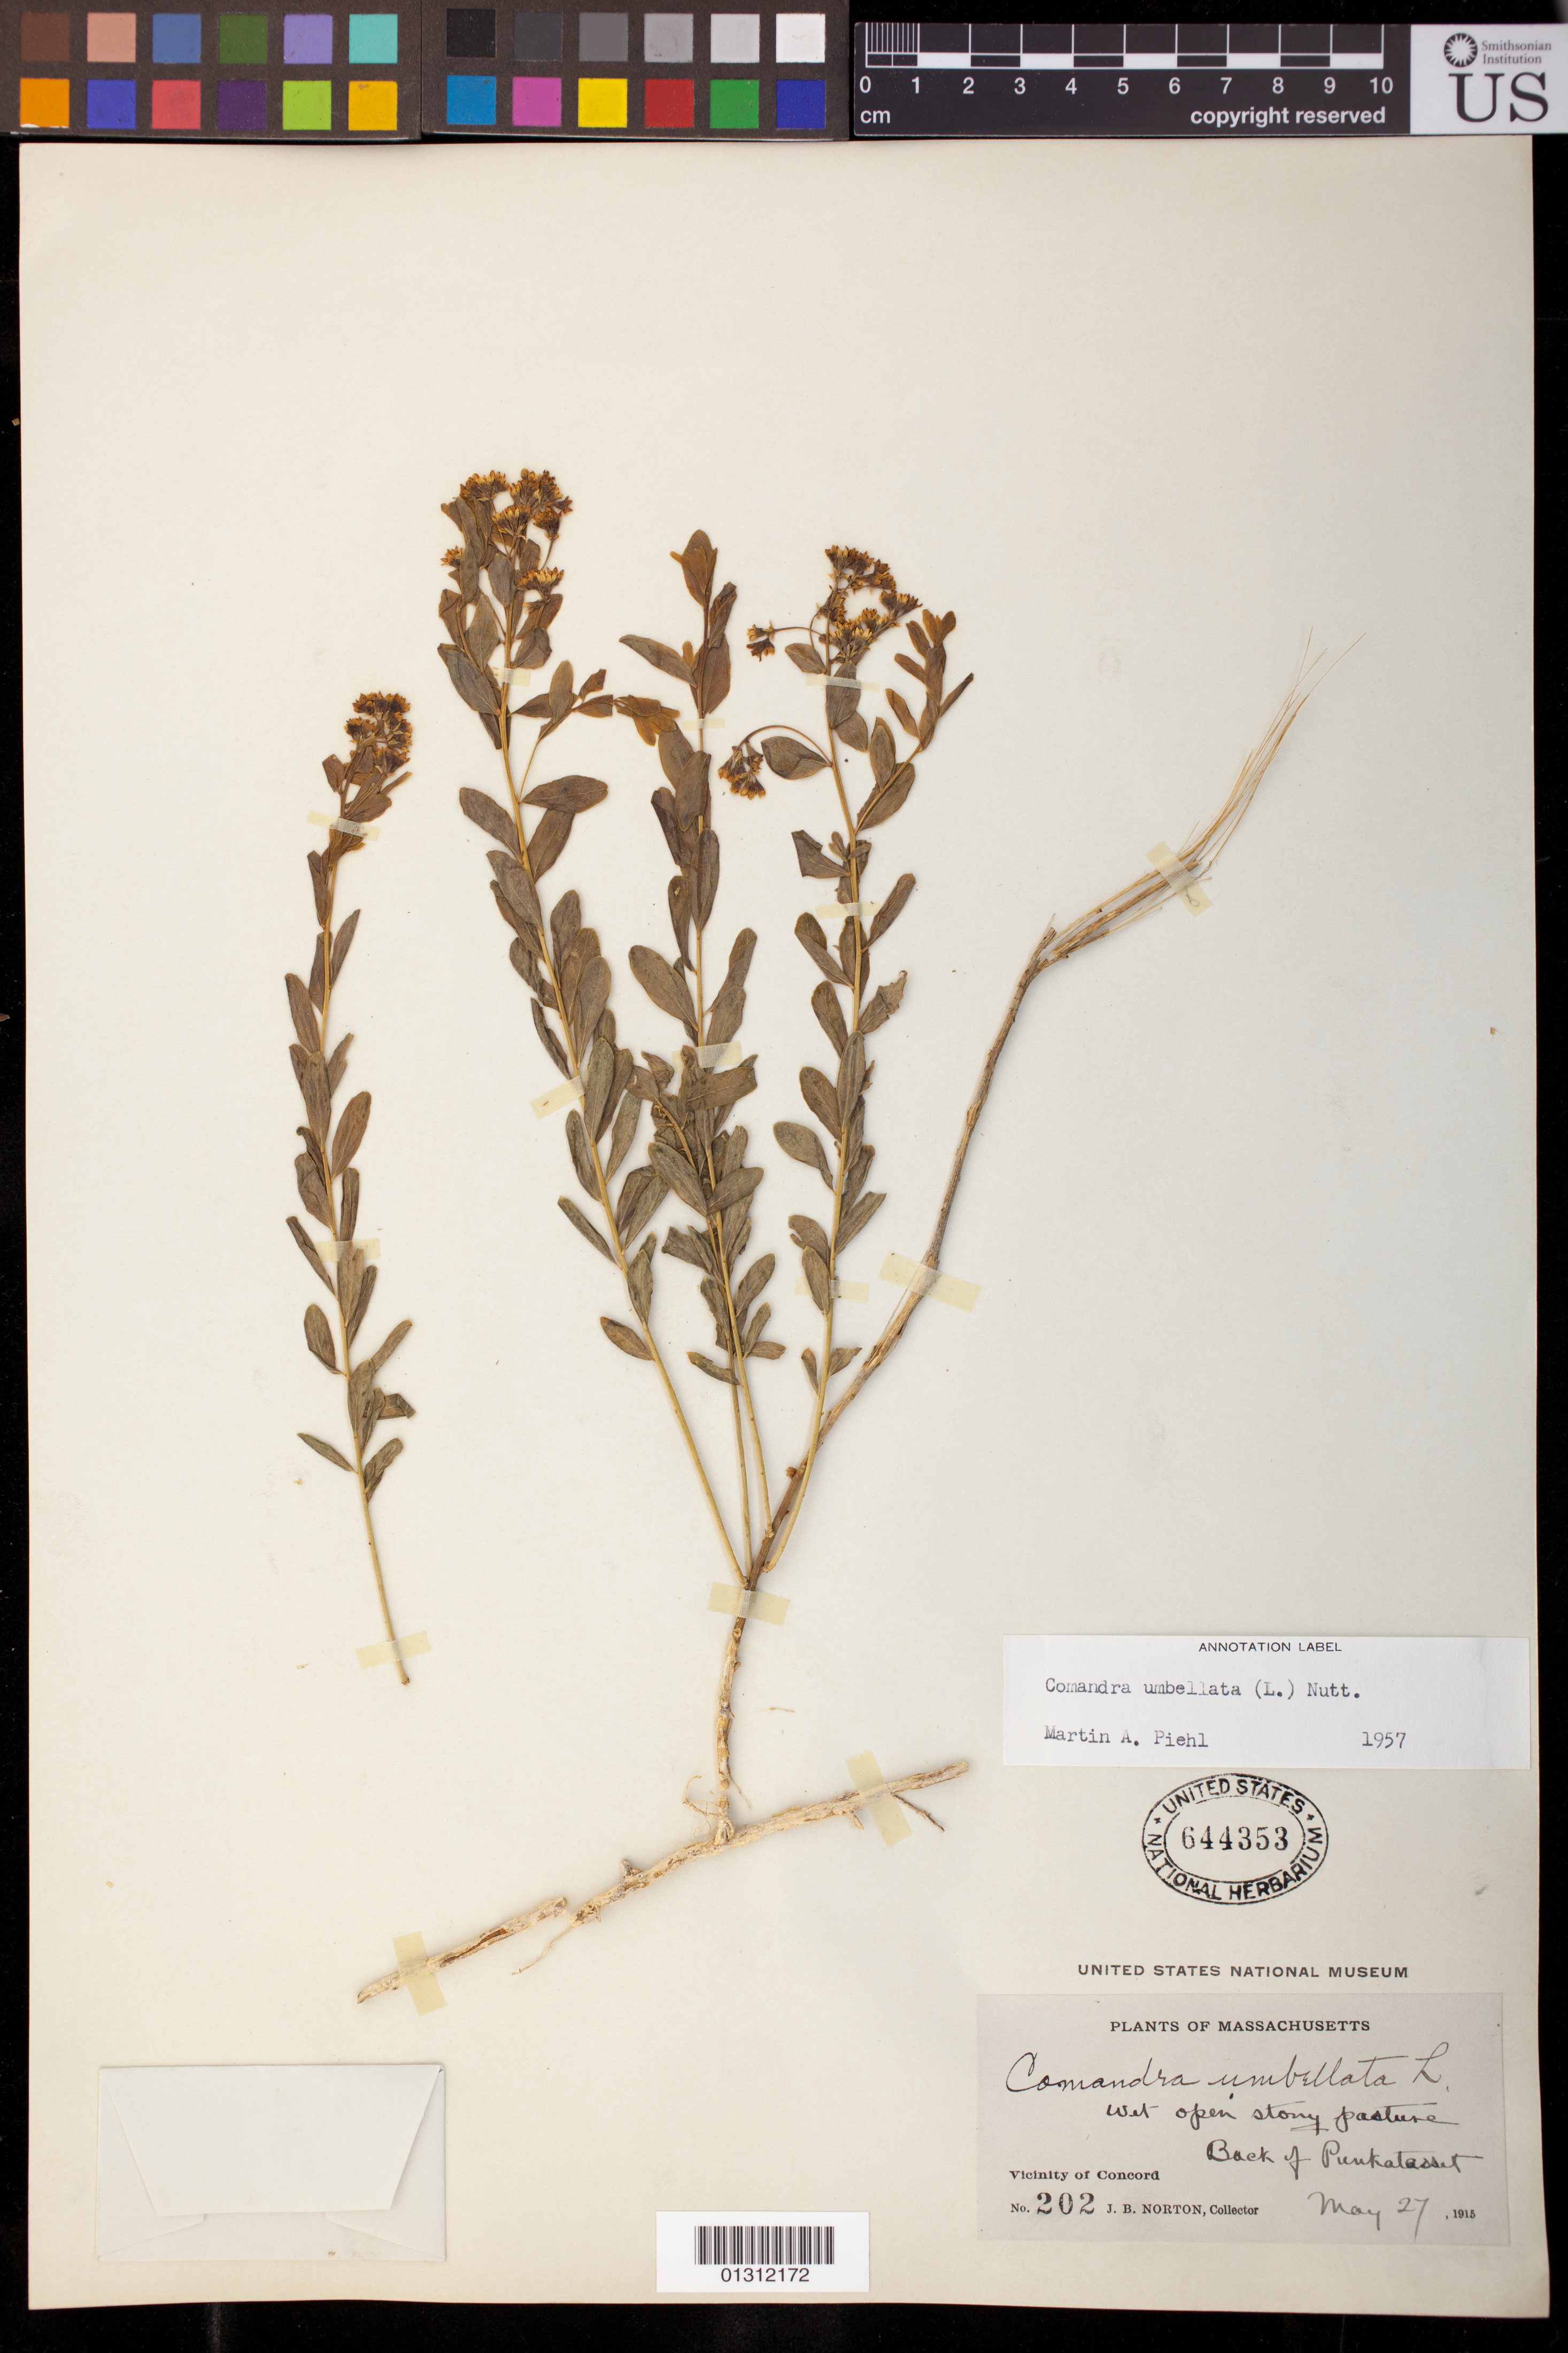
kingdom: Plantae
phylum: Tracheophyta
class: Magnoliopsida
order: Santalales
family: Comandraceae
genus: Comandra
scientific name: Comandra umbellata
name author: (L.) Nutt.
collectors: J. B. Norton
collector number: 202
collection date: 1915-05-27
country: United States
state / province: Massachusetts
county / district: Middlesex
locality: Back of Punkatasset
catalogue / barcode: US 644353